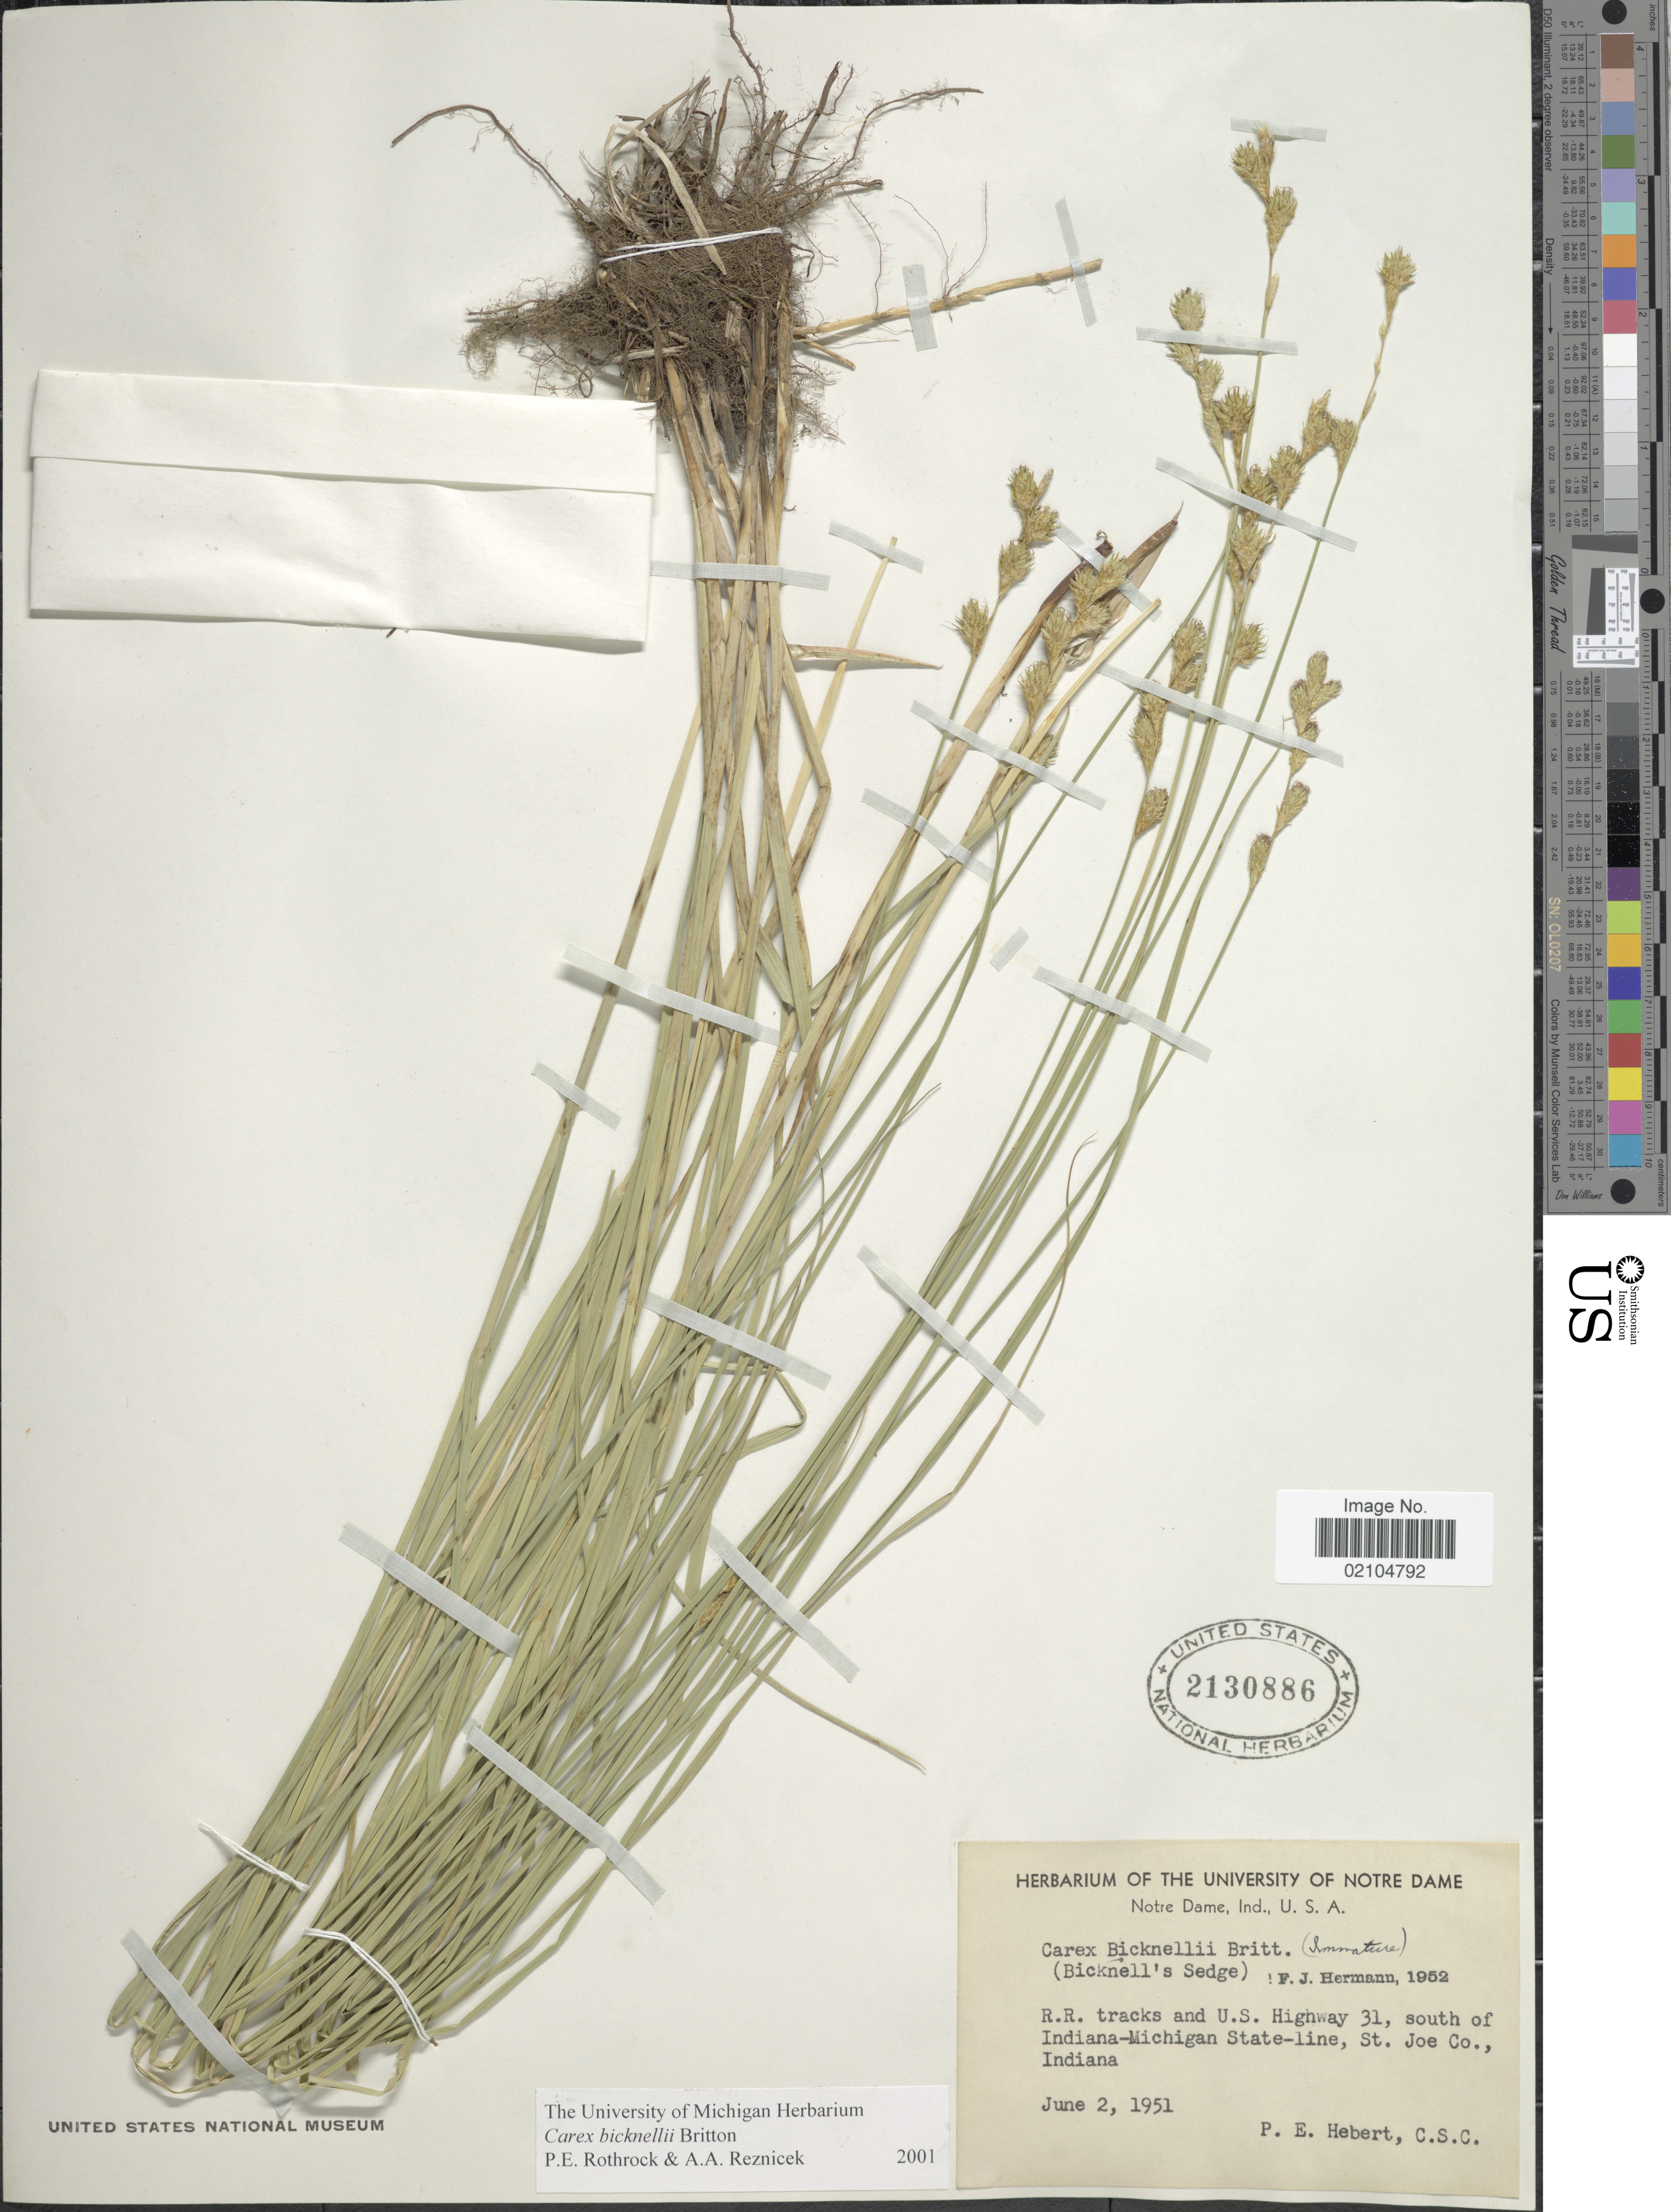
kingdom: Plantae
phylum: Tracheophyta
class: Liliopsida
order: Poales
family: Cyperaceae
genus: Carex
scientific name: Carex bicknellii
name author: Britton & A. Br.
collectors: P. Hebert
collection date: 1951-06-02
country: United States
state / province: Indiana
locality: R.R. tracks and U.S. Highway 31, south of Indiana-Michigan State-line, St. Joe Co.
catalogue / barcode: US 2130886